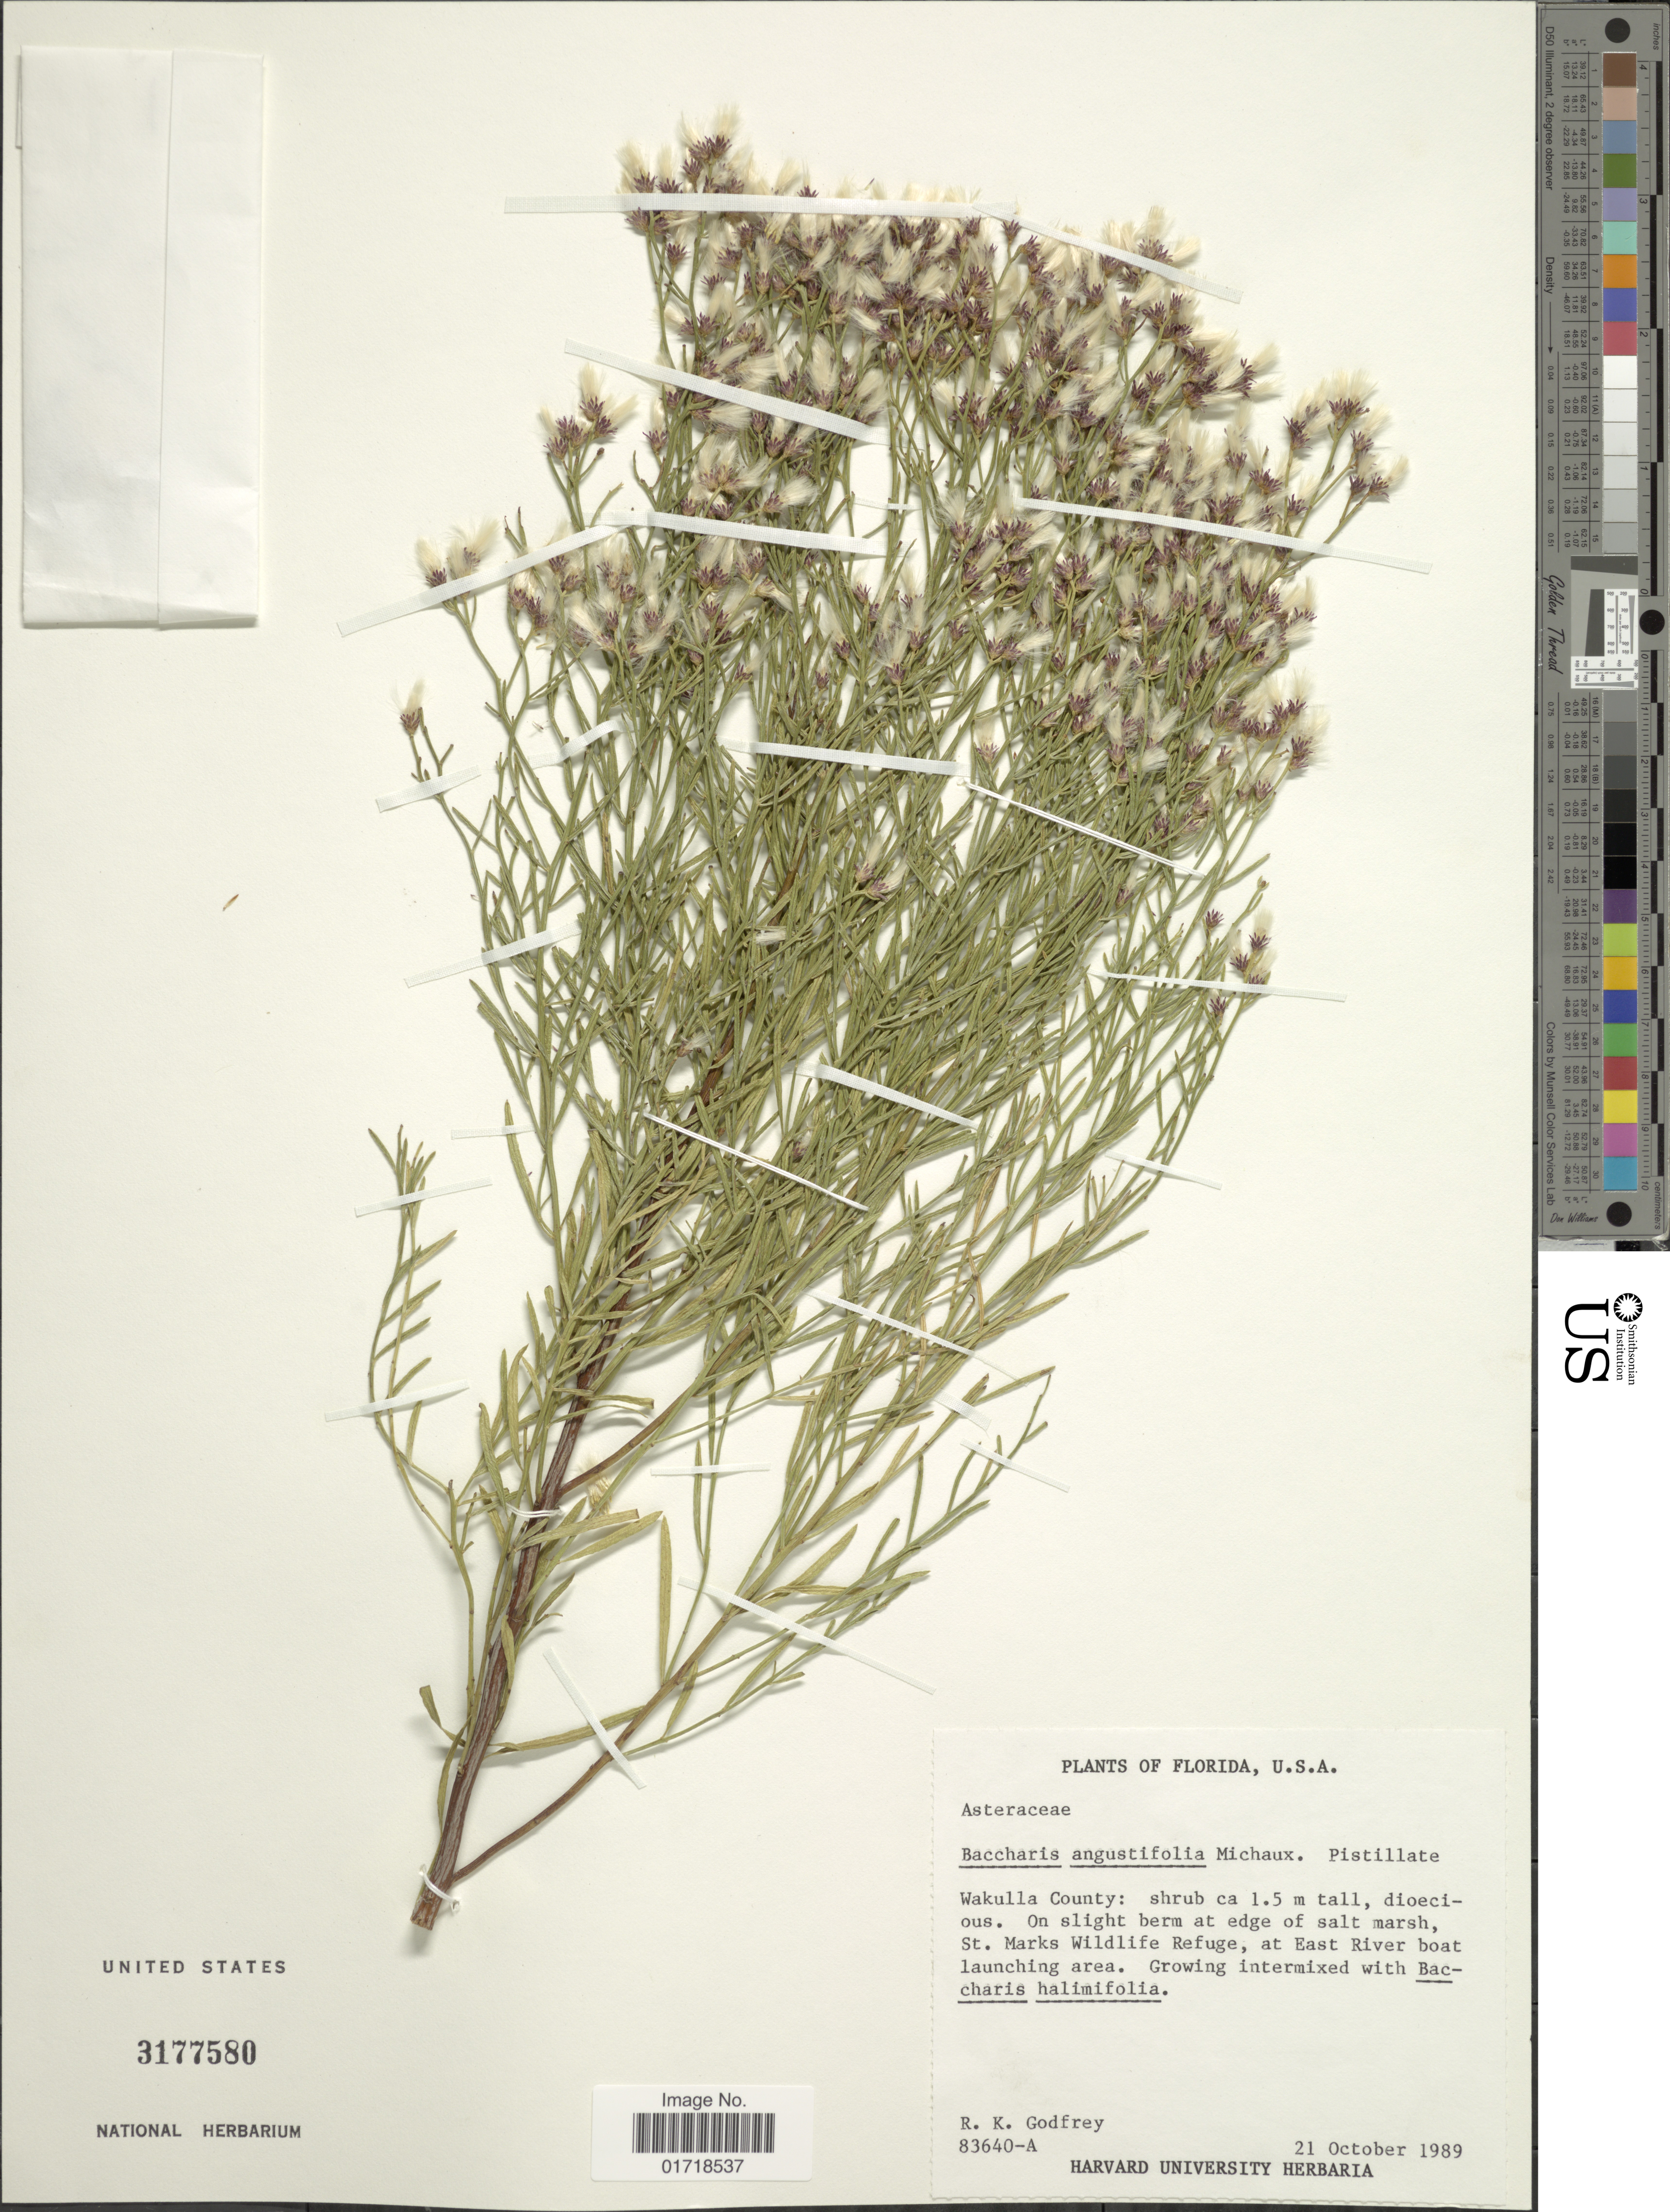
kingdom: Plantae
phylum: Tracheophyta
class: Magnoliopsida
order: Asterales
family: Asteraceae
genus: Baccharis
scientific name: Baccharis angustifolia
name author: Michx.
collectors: R. K. Godfrey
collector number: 83640 - A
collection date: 1989-10-21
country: United States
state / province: Florida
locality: Wakulla County, On slight berm at edge of Salt marsh, St. Marks Wildlife Refuge, At East River boat lauching area.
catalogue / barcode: US 3177580